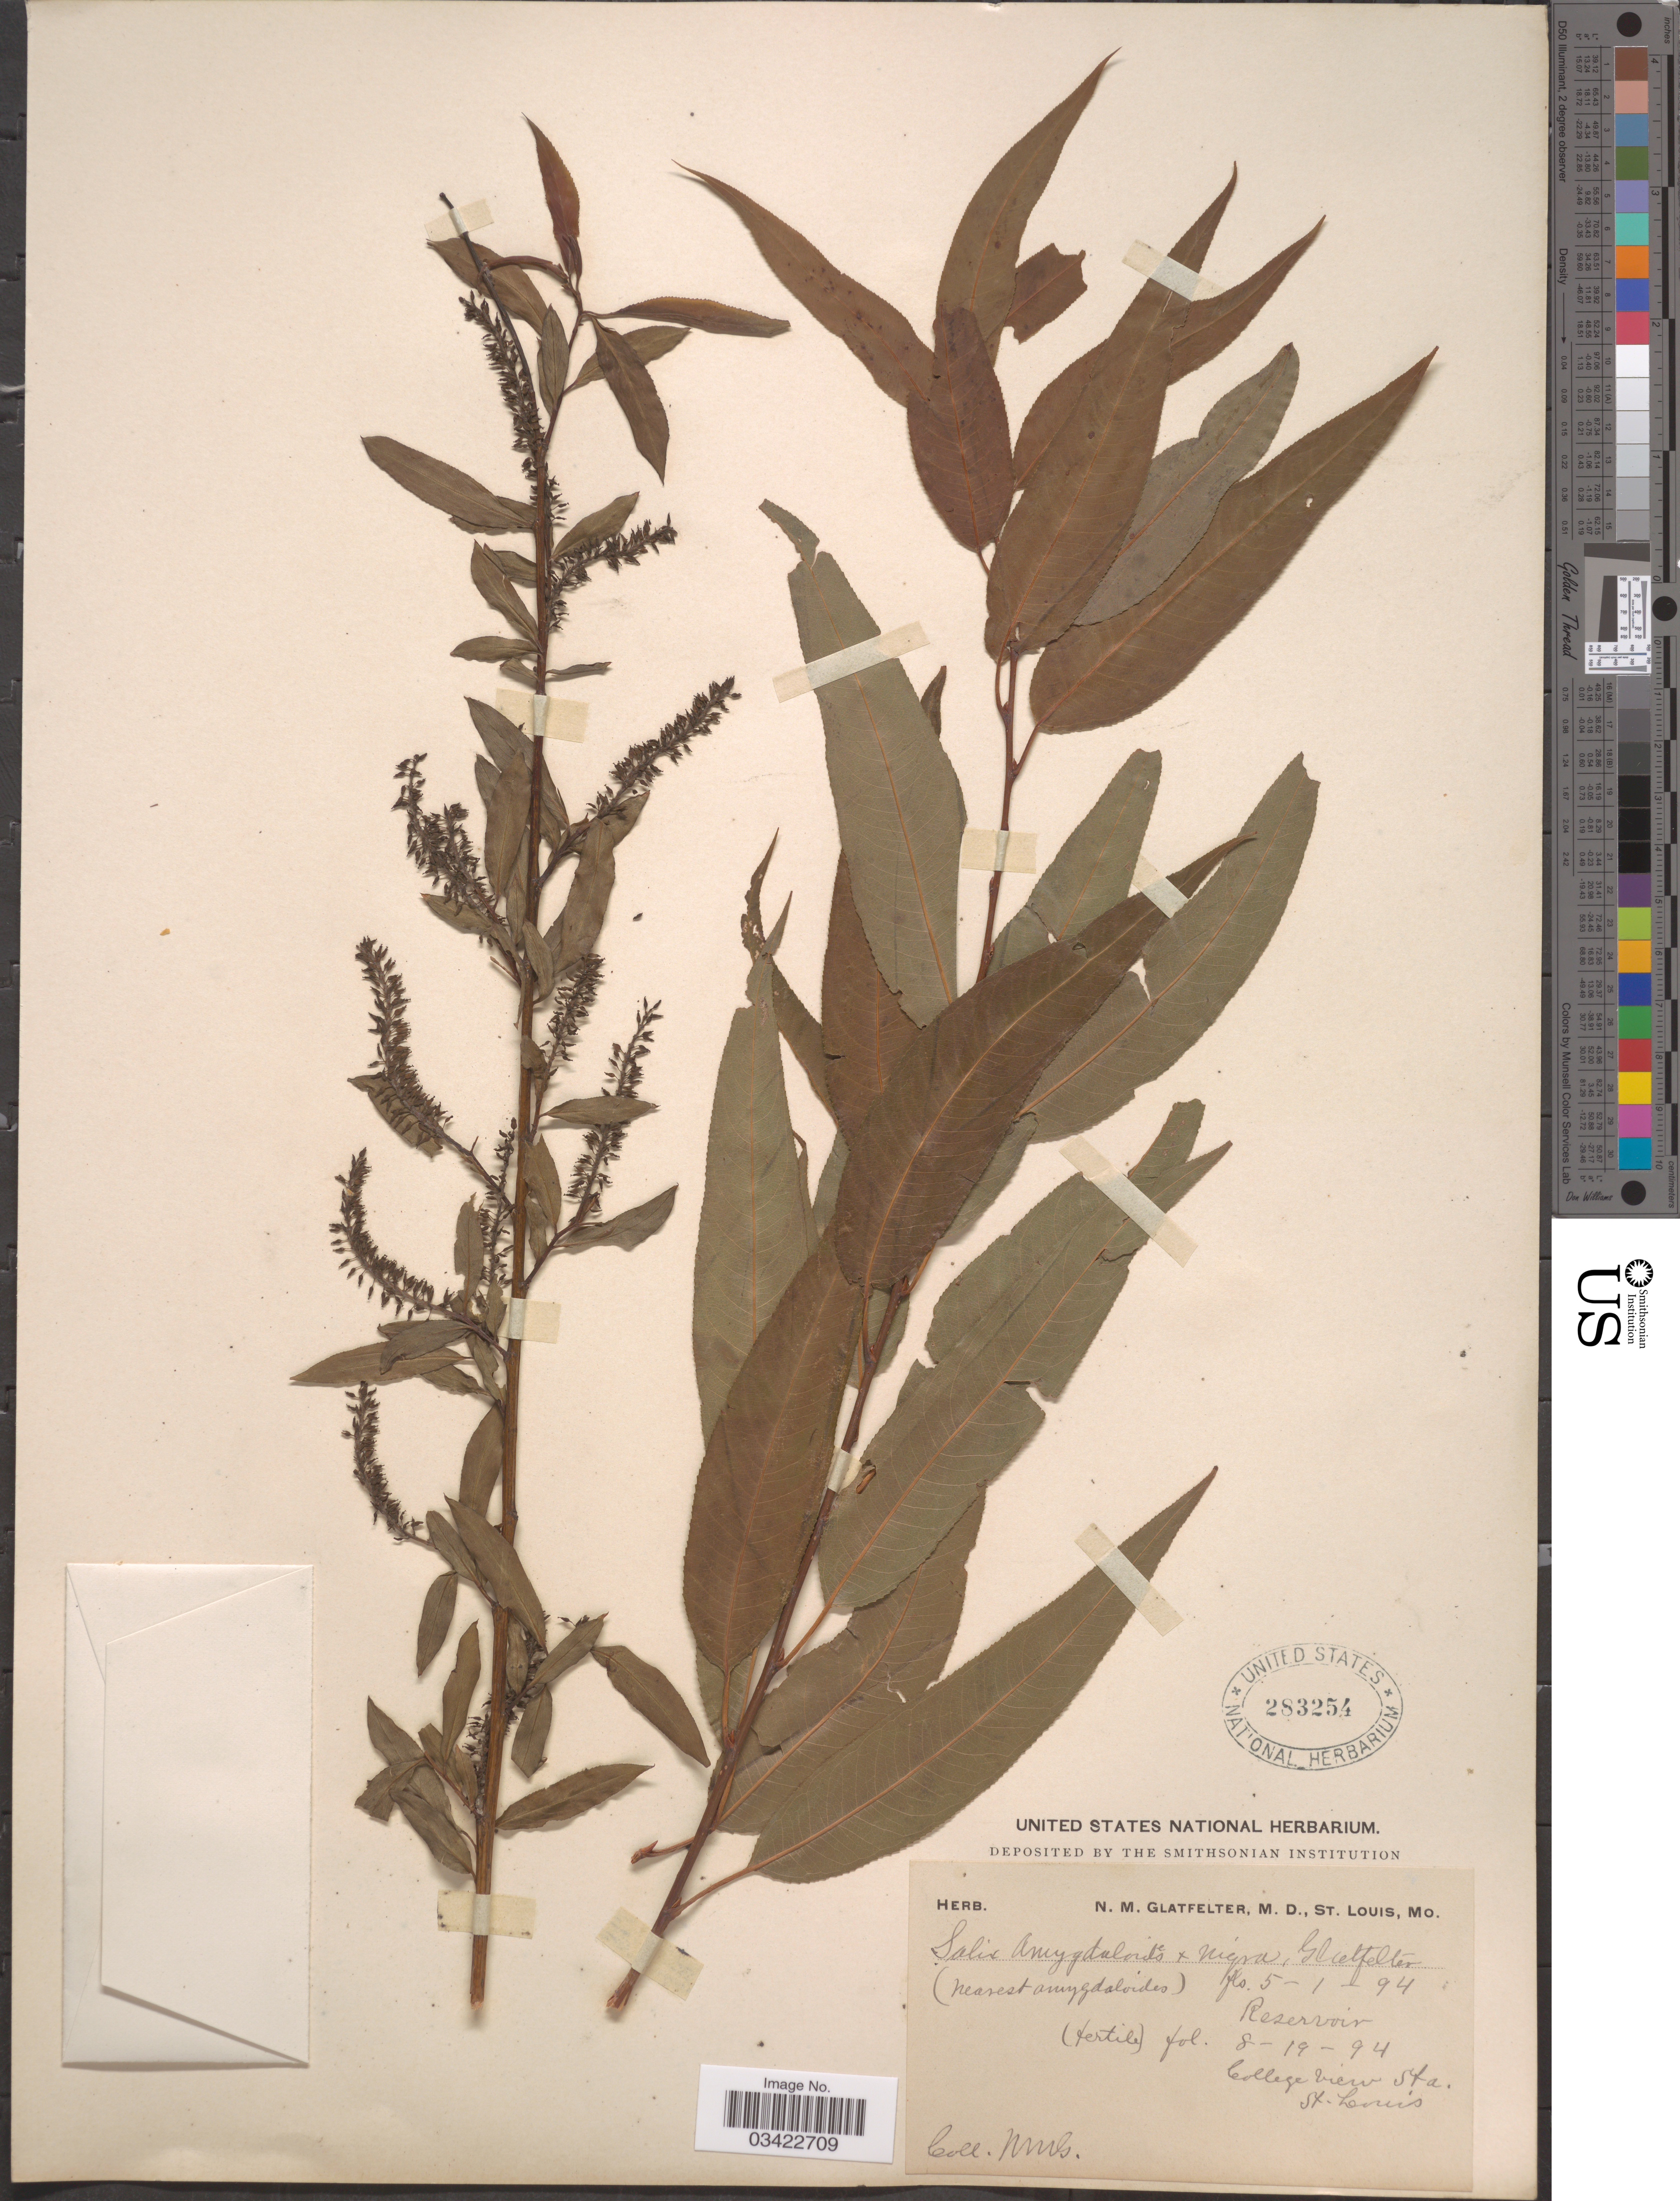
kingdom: Plantae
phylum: Tracheophyta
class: Magnoliopsida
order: Malpighiales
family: Salicaceae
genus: Salix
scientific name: Salix amygdaloides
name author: Andersson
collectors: N. M. Glatfelter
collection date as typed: Transcribed d/m/y: 1/5/94 to 19/8/94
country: United States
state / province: Missouri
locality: Reservoir, College View Sta. St. Louis.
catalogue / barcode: US 283254